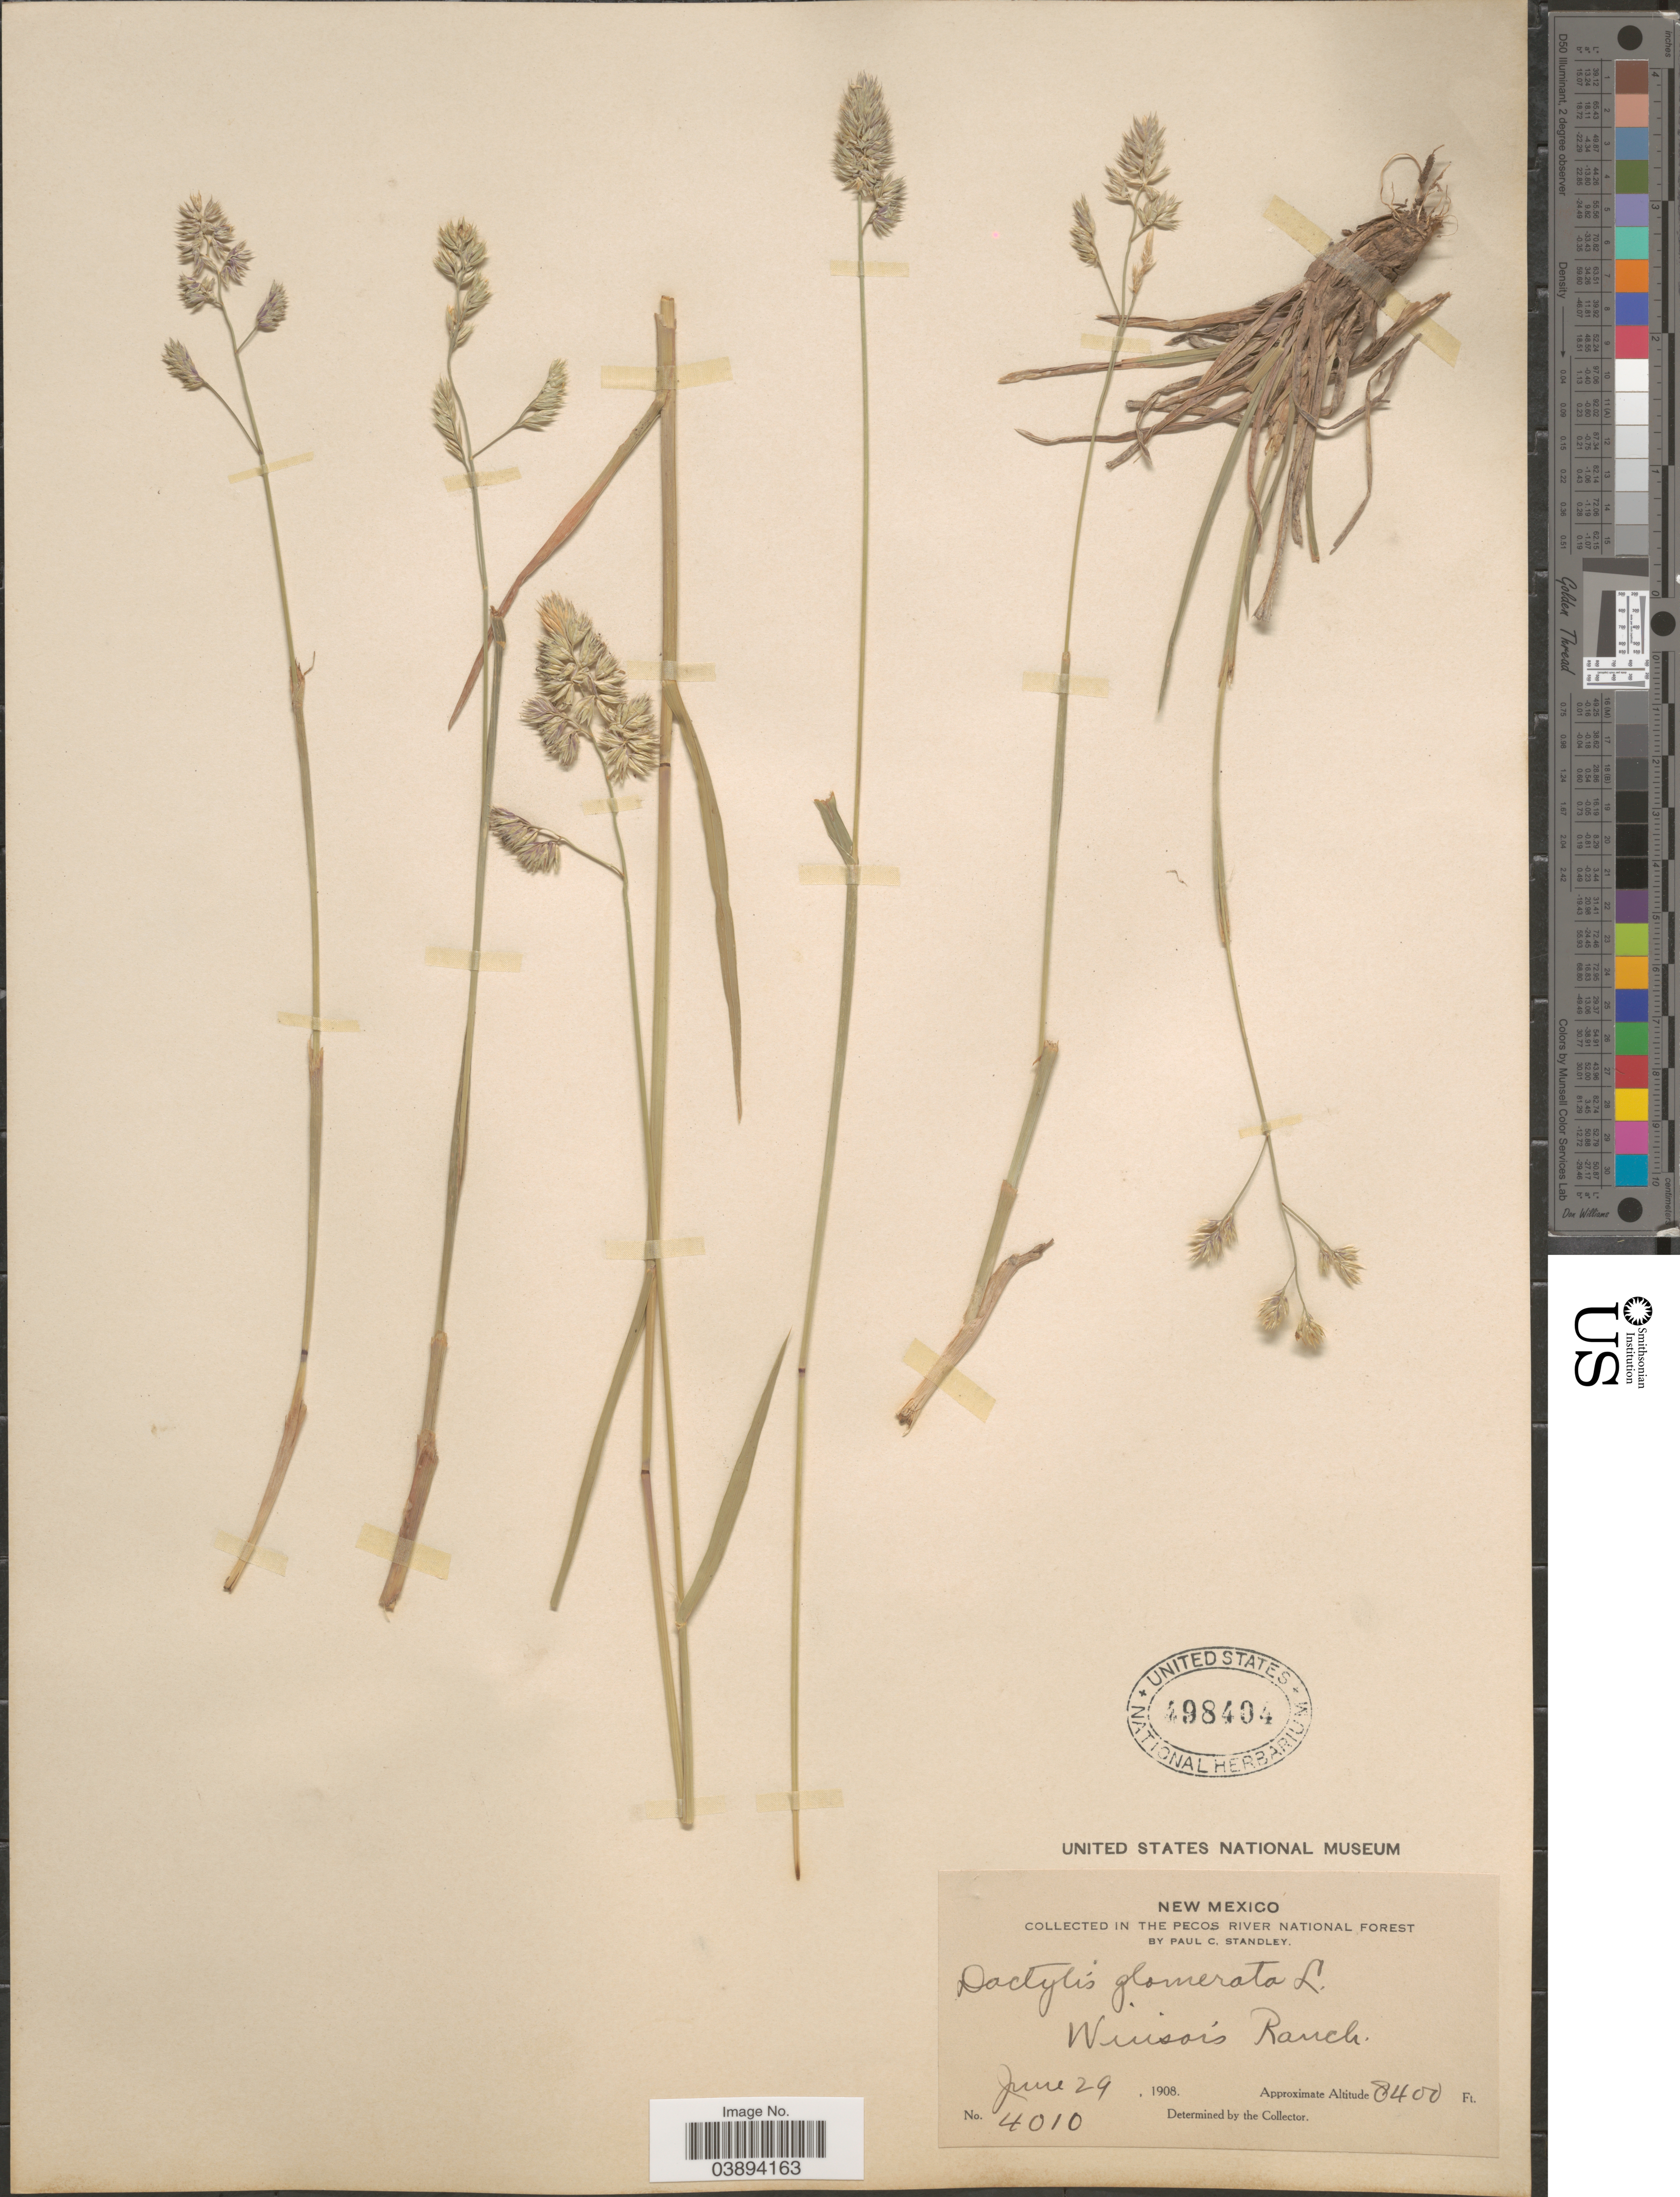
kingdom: Plantae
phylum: Tracheophyta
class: Liliopsida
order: Poales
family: Poaceae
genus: Dactylis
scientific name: Dactylis glomerata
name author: L.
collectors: P. C. Standley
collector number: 4010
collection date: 1908-06-29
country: United States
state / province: New Mexico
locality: Winsor's Ranch, Pecos River National Forest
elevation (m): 2560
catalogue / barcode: US 498404